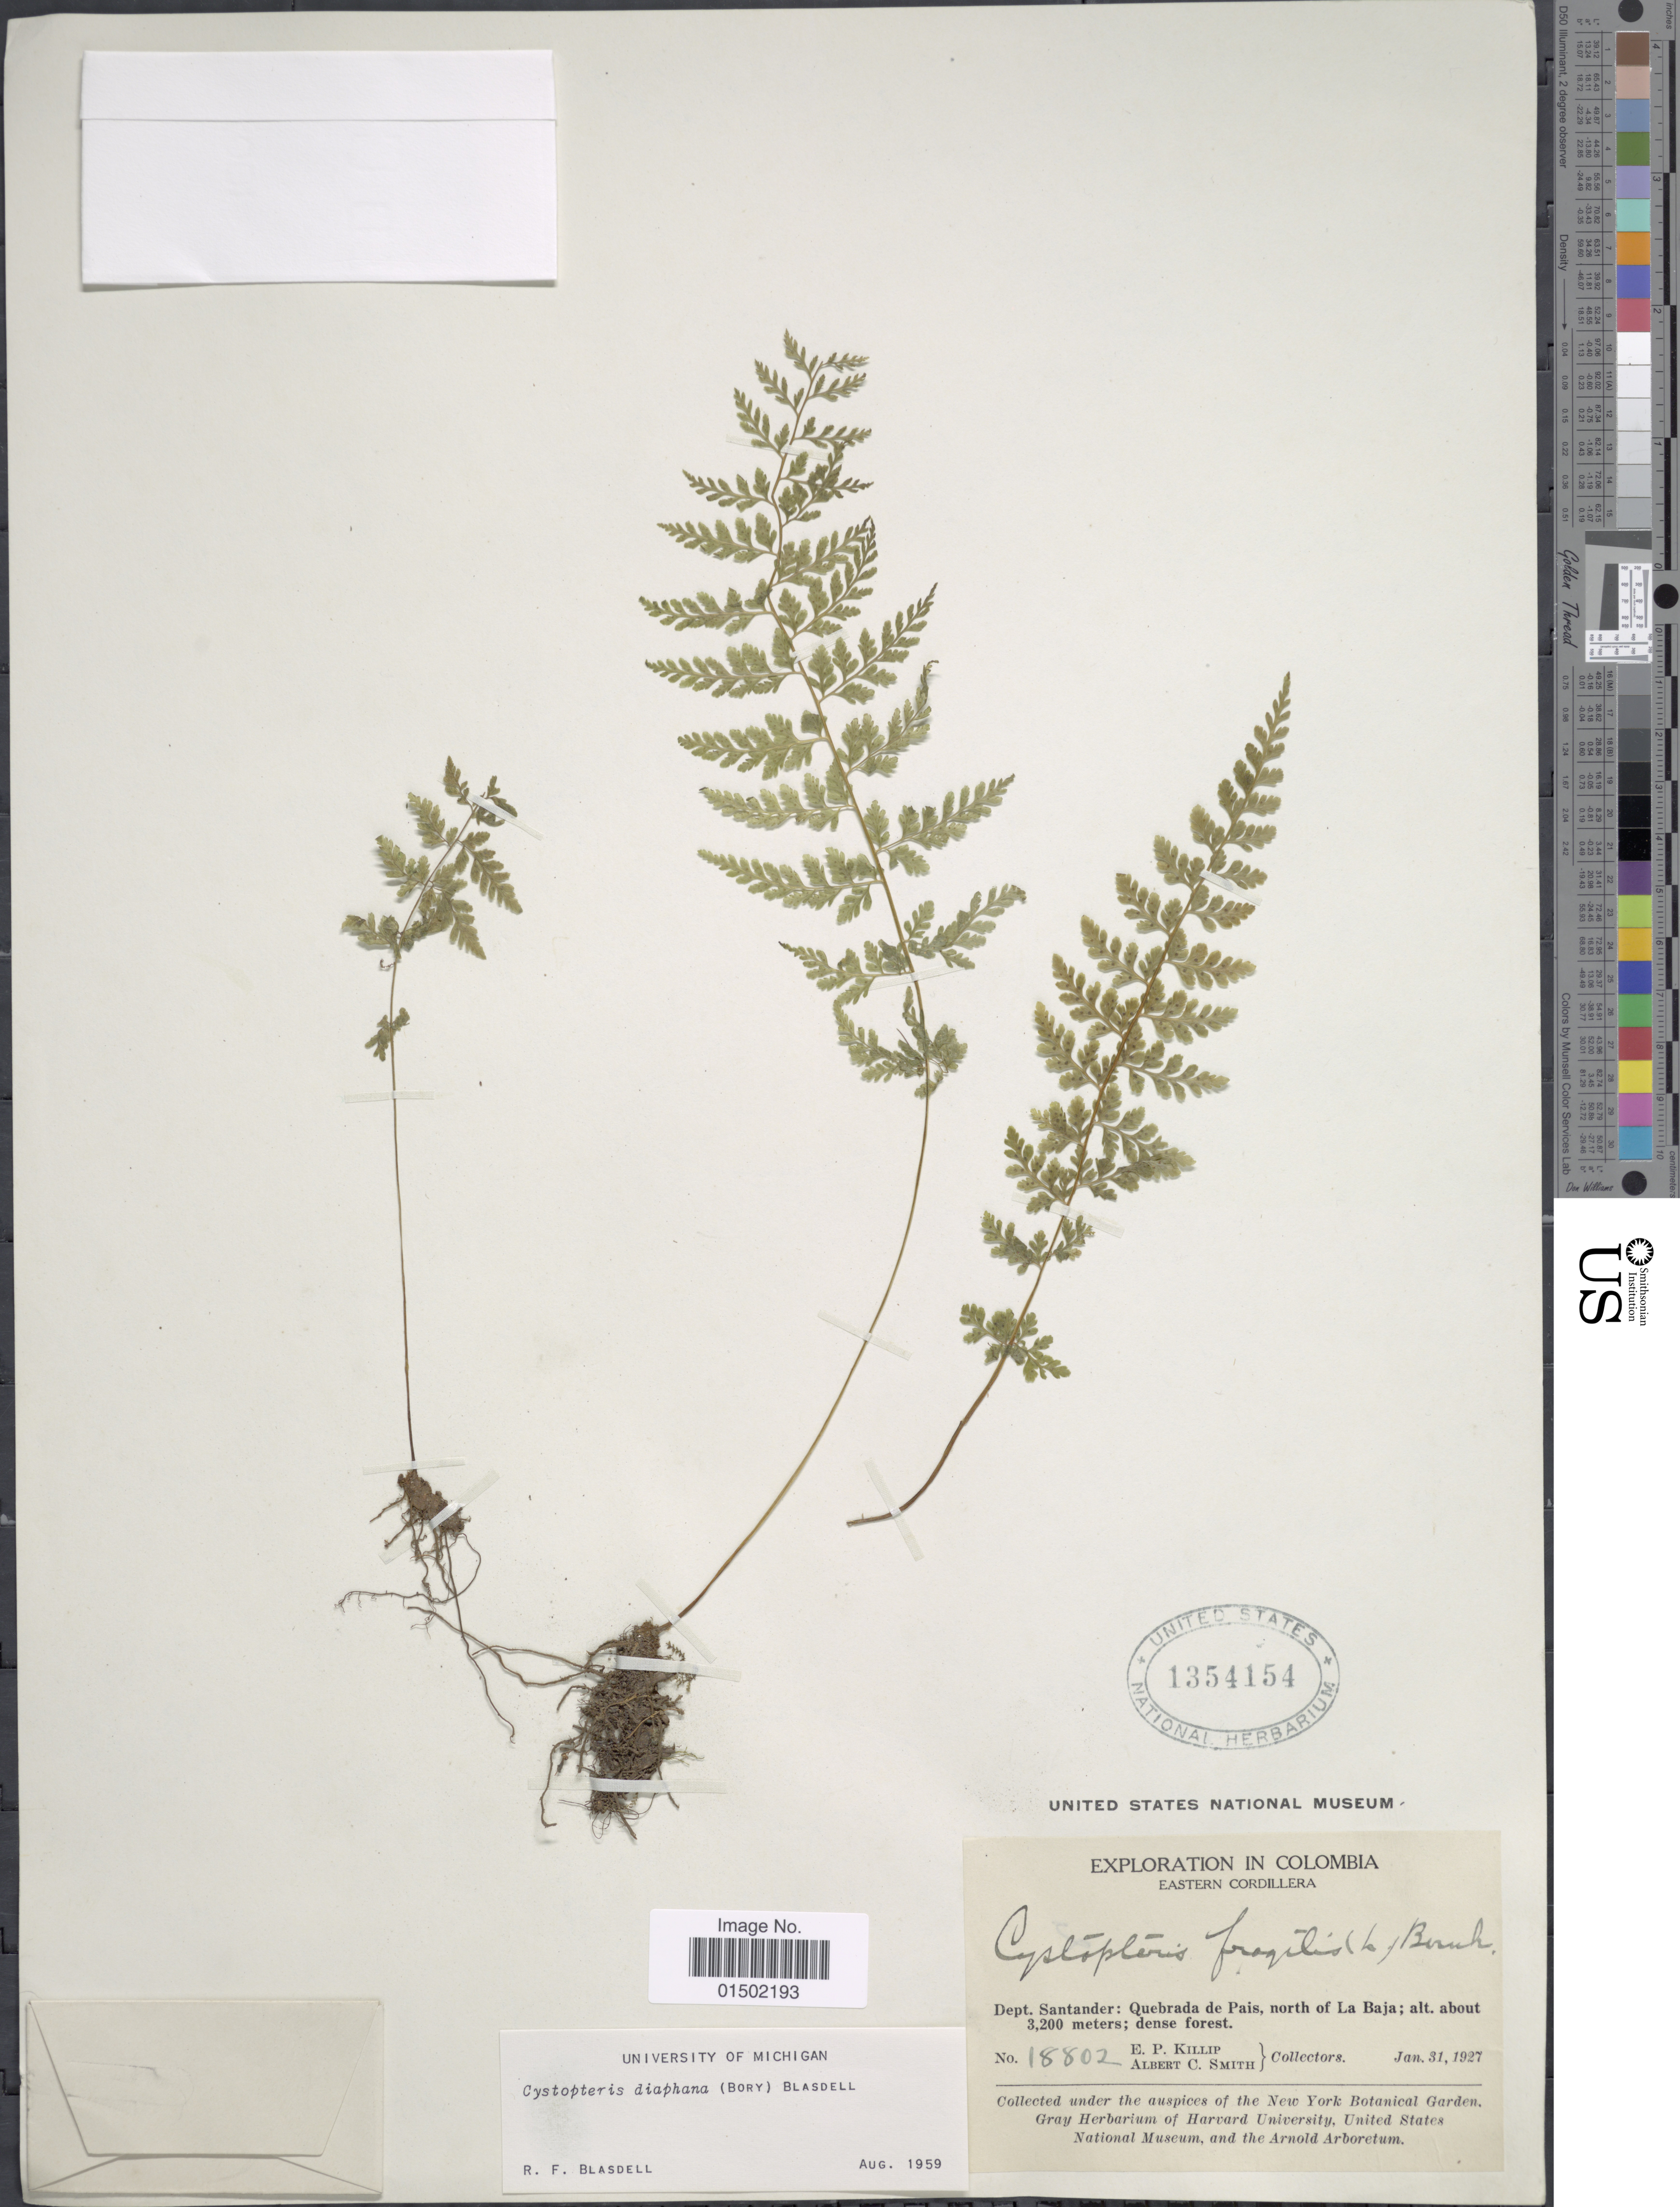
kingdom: Plantae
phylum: Tracheophyta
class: Polypodiopsida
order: Polypodiales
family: Cystopteridaceae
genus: Cystopteris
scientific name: Cystopteris diaphana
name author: (Bory) Blasdell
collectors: E. P. Killip & A. C. Smith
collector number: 18802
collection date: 1927-01-31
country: Colombia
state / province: Santander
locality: Eastern Cordillera. Quebrada de Pais, north of La Baja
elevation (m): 3200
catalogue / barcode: US 1354154